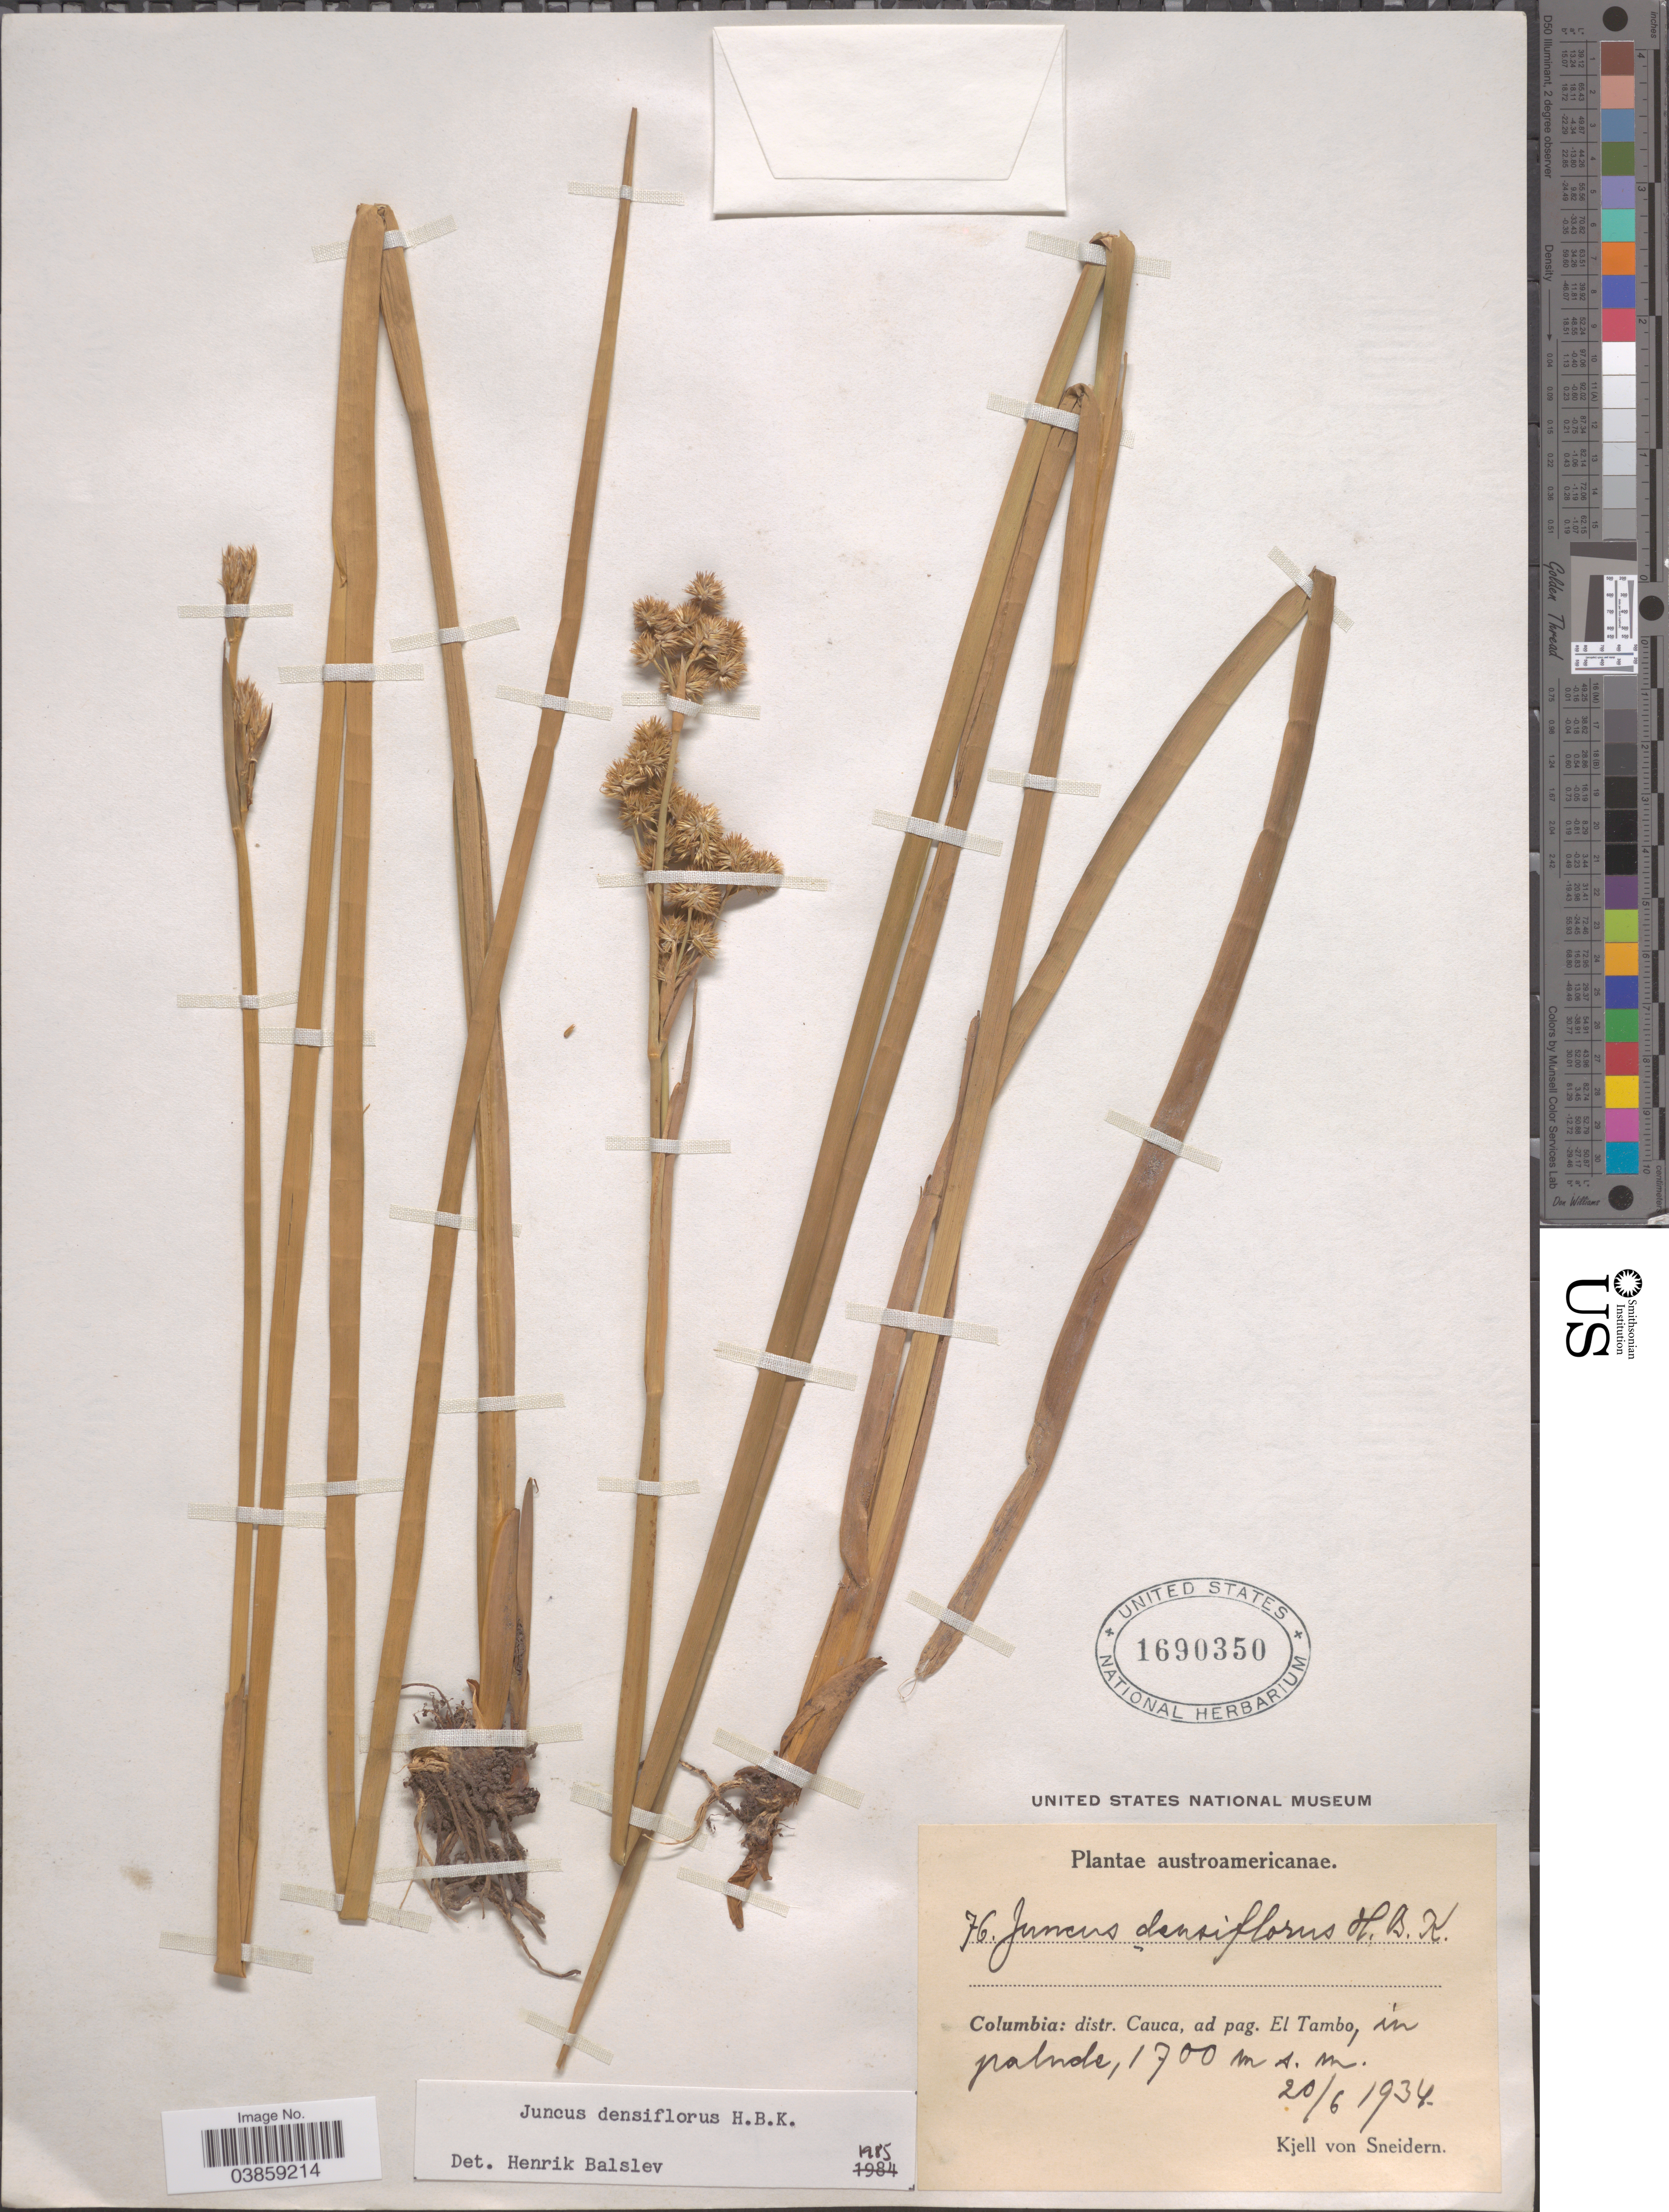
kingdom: Plantae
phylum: Tracheophyta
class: Liliopsida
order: Poales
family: Juncaceae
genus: Juncus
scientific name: Juncus densiflorus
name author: Kunth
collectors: K. von Sneidern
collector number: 76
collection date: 1934-06-20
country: Colombia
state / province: Cauca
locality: Distr. Cauca, ad pag. El Tambo, in palude.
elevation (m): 1700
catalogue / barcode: US 1690350